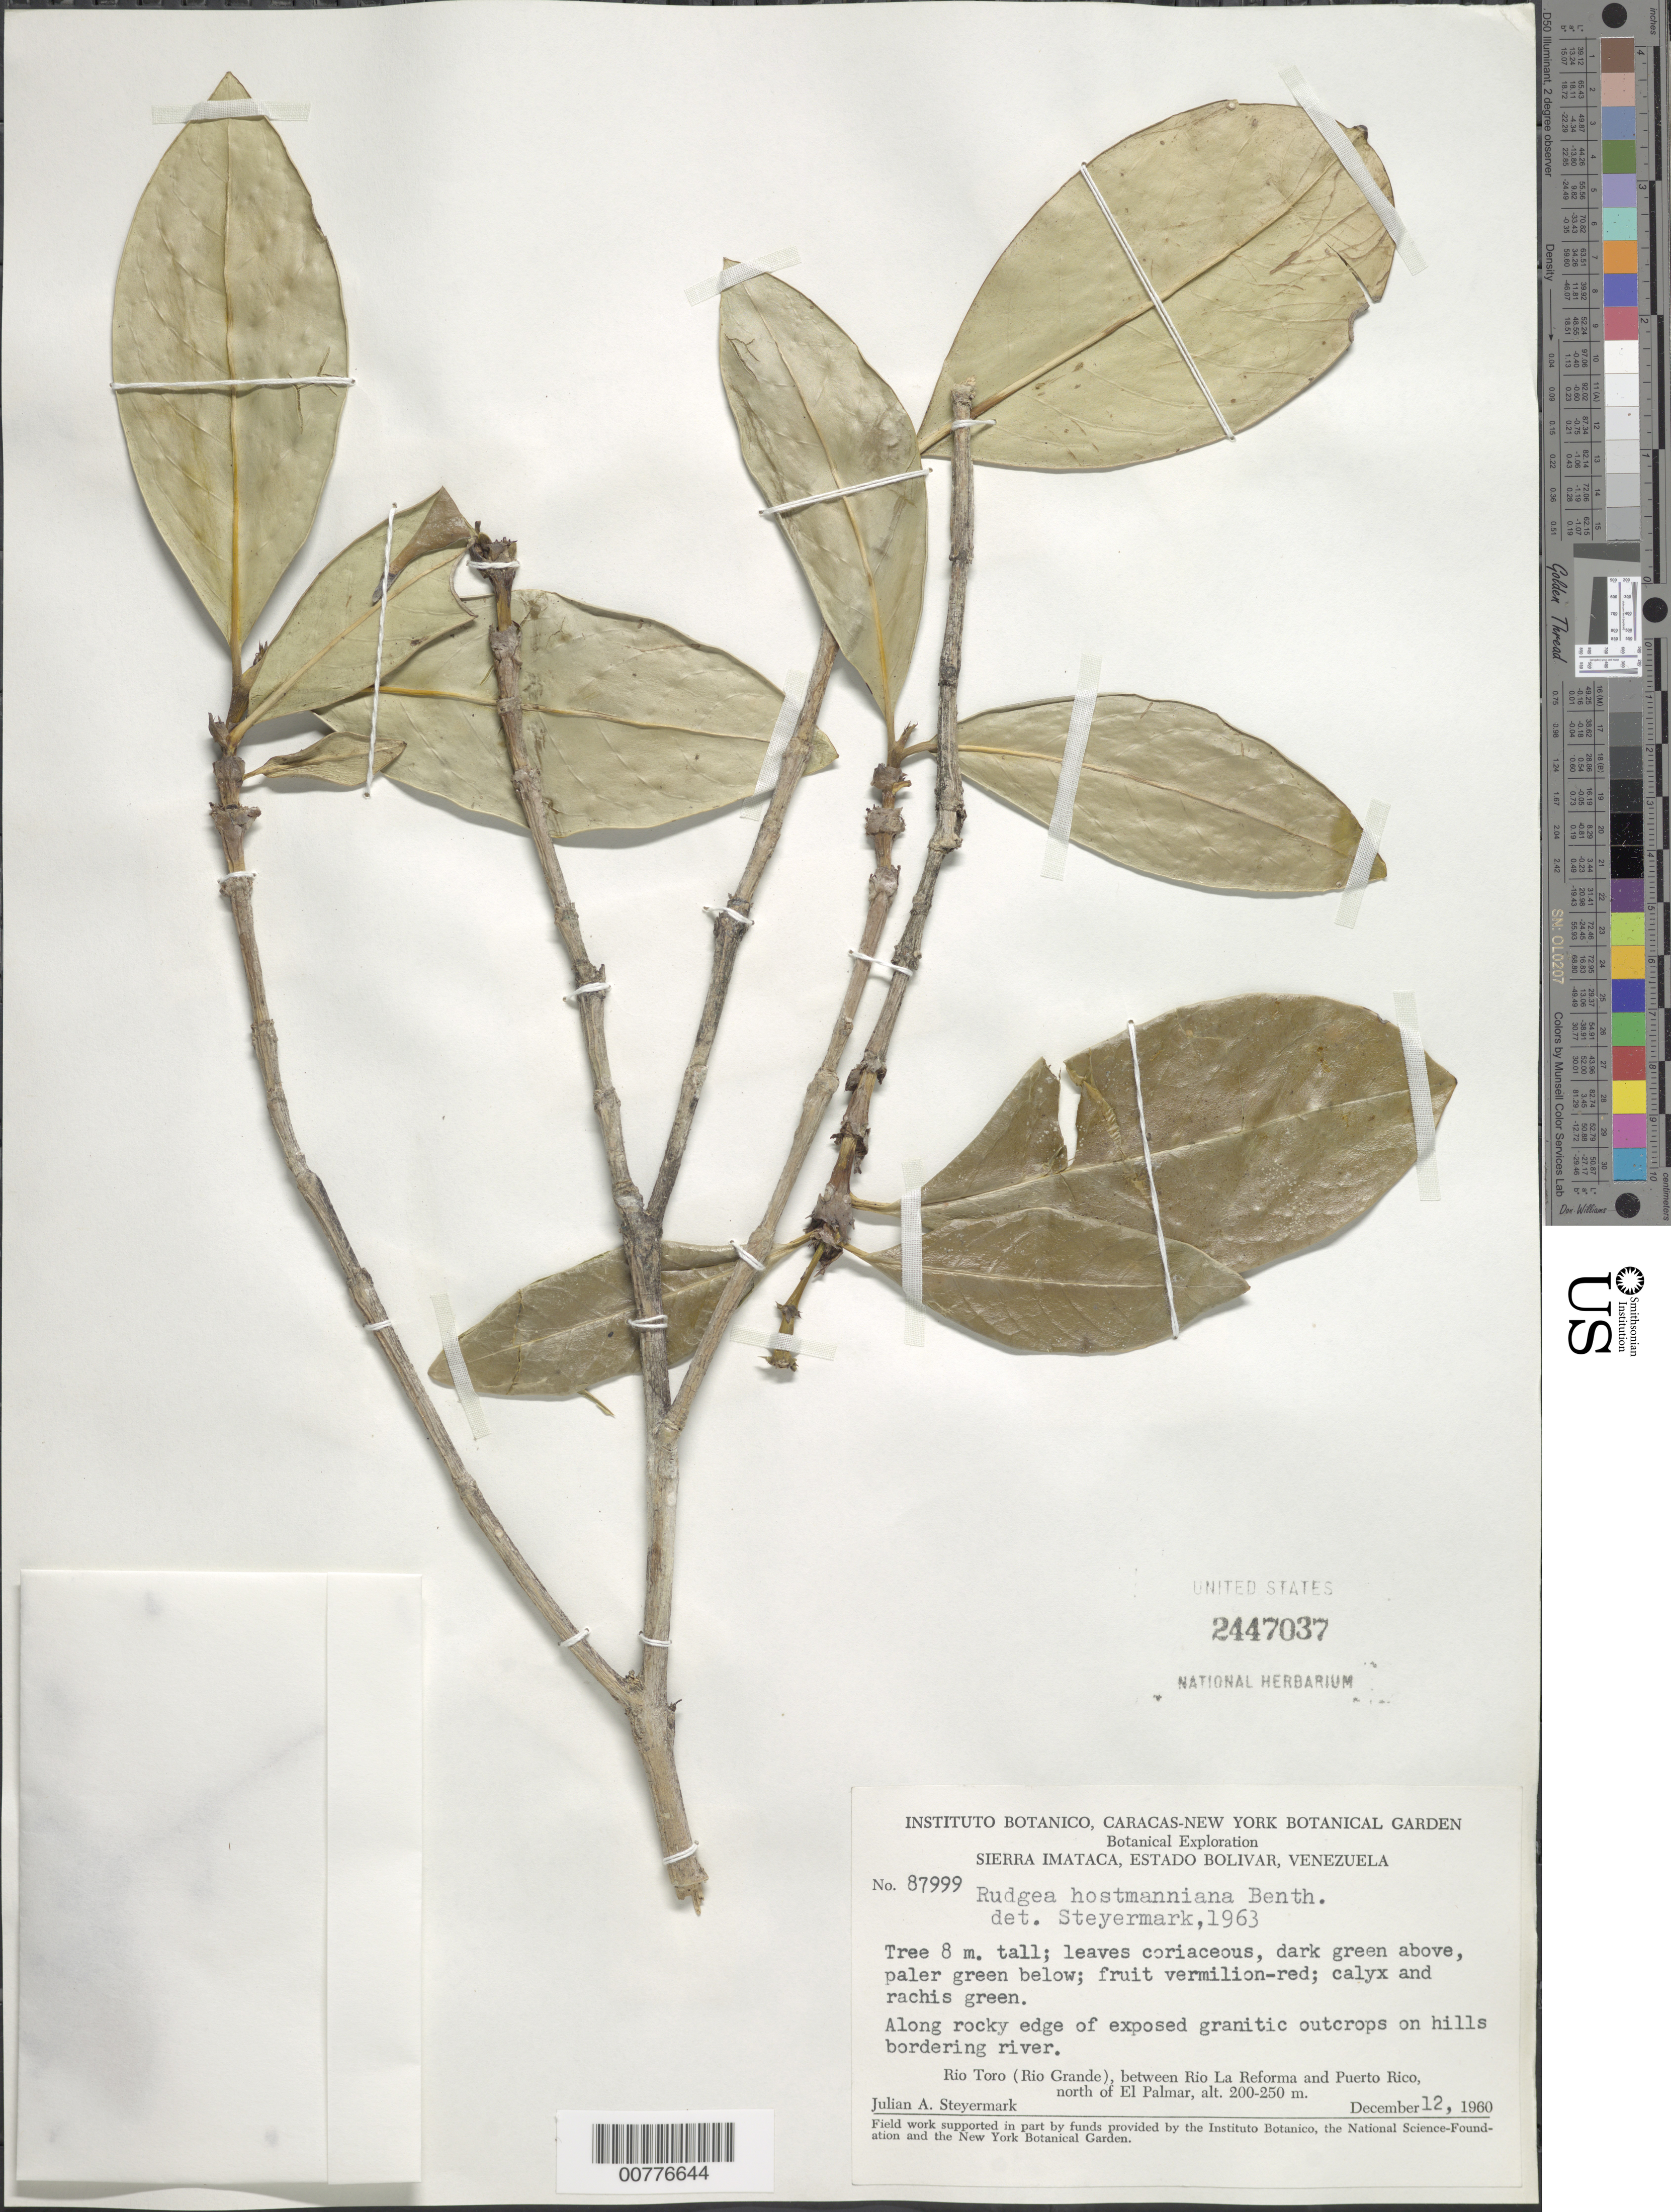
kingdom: Plantae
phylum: Tracheophyta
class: Magnoliopsida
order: Gentianales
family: Rubiaceae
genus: Rudgea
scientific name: Rudgea hostmanniana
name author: Benth.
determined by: Steyermark, Julian A., (VEN)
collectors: J. Steyermark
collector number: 87999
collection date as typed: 12-Dec-60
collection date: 1960-12-12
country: Venezuela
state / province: Bolívar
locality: Sierra Imataca; Cerro La Reforma, above junction with Río Reforma with Río Toro (Río Grande), between Río La Reforma and Puerto Rico, N of El Palmar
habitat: Along edge of rocky exposed granitic outcrops on hills bordering river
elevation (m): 200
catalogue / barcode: US 2447037